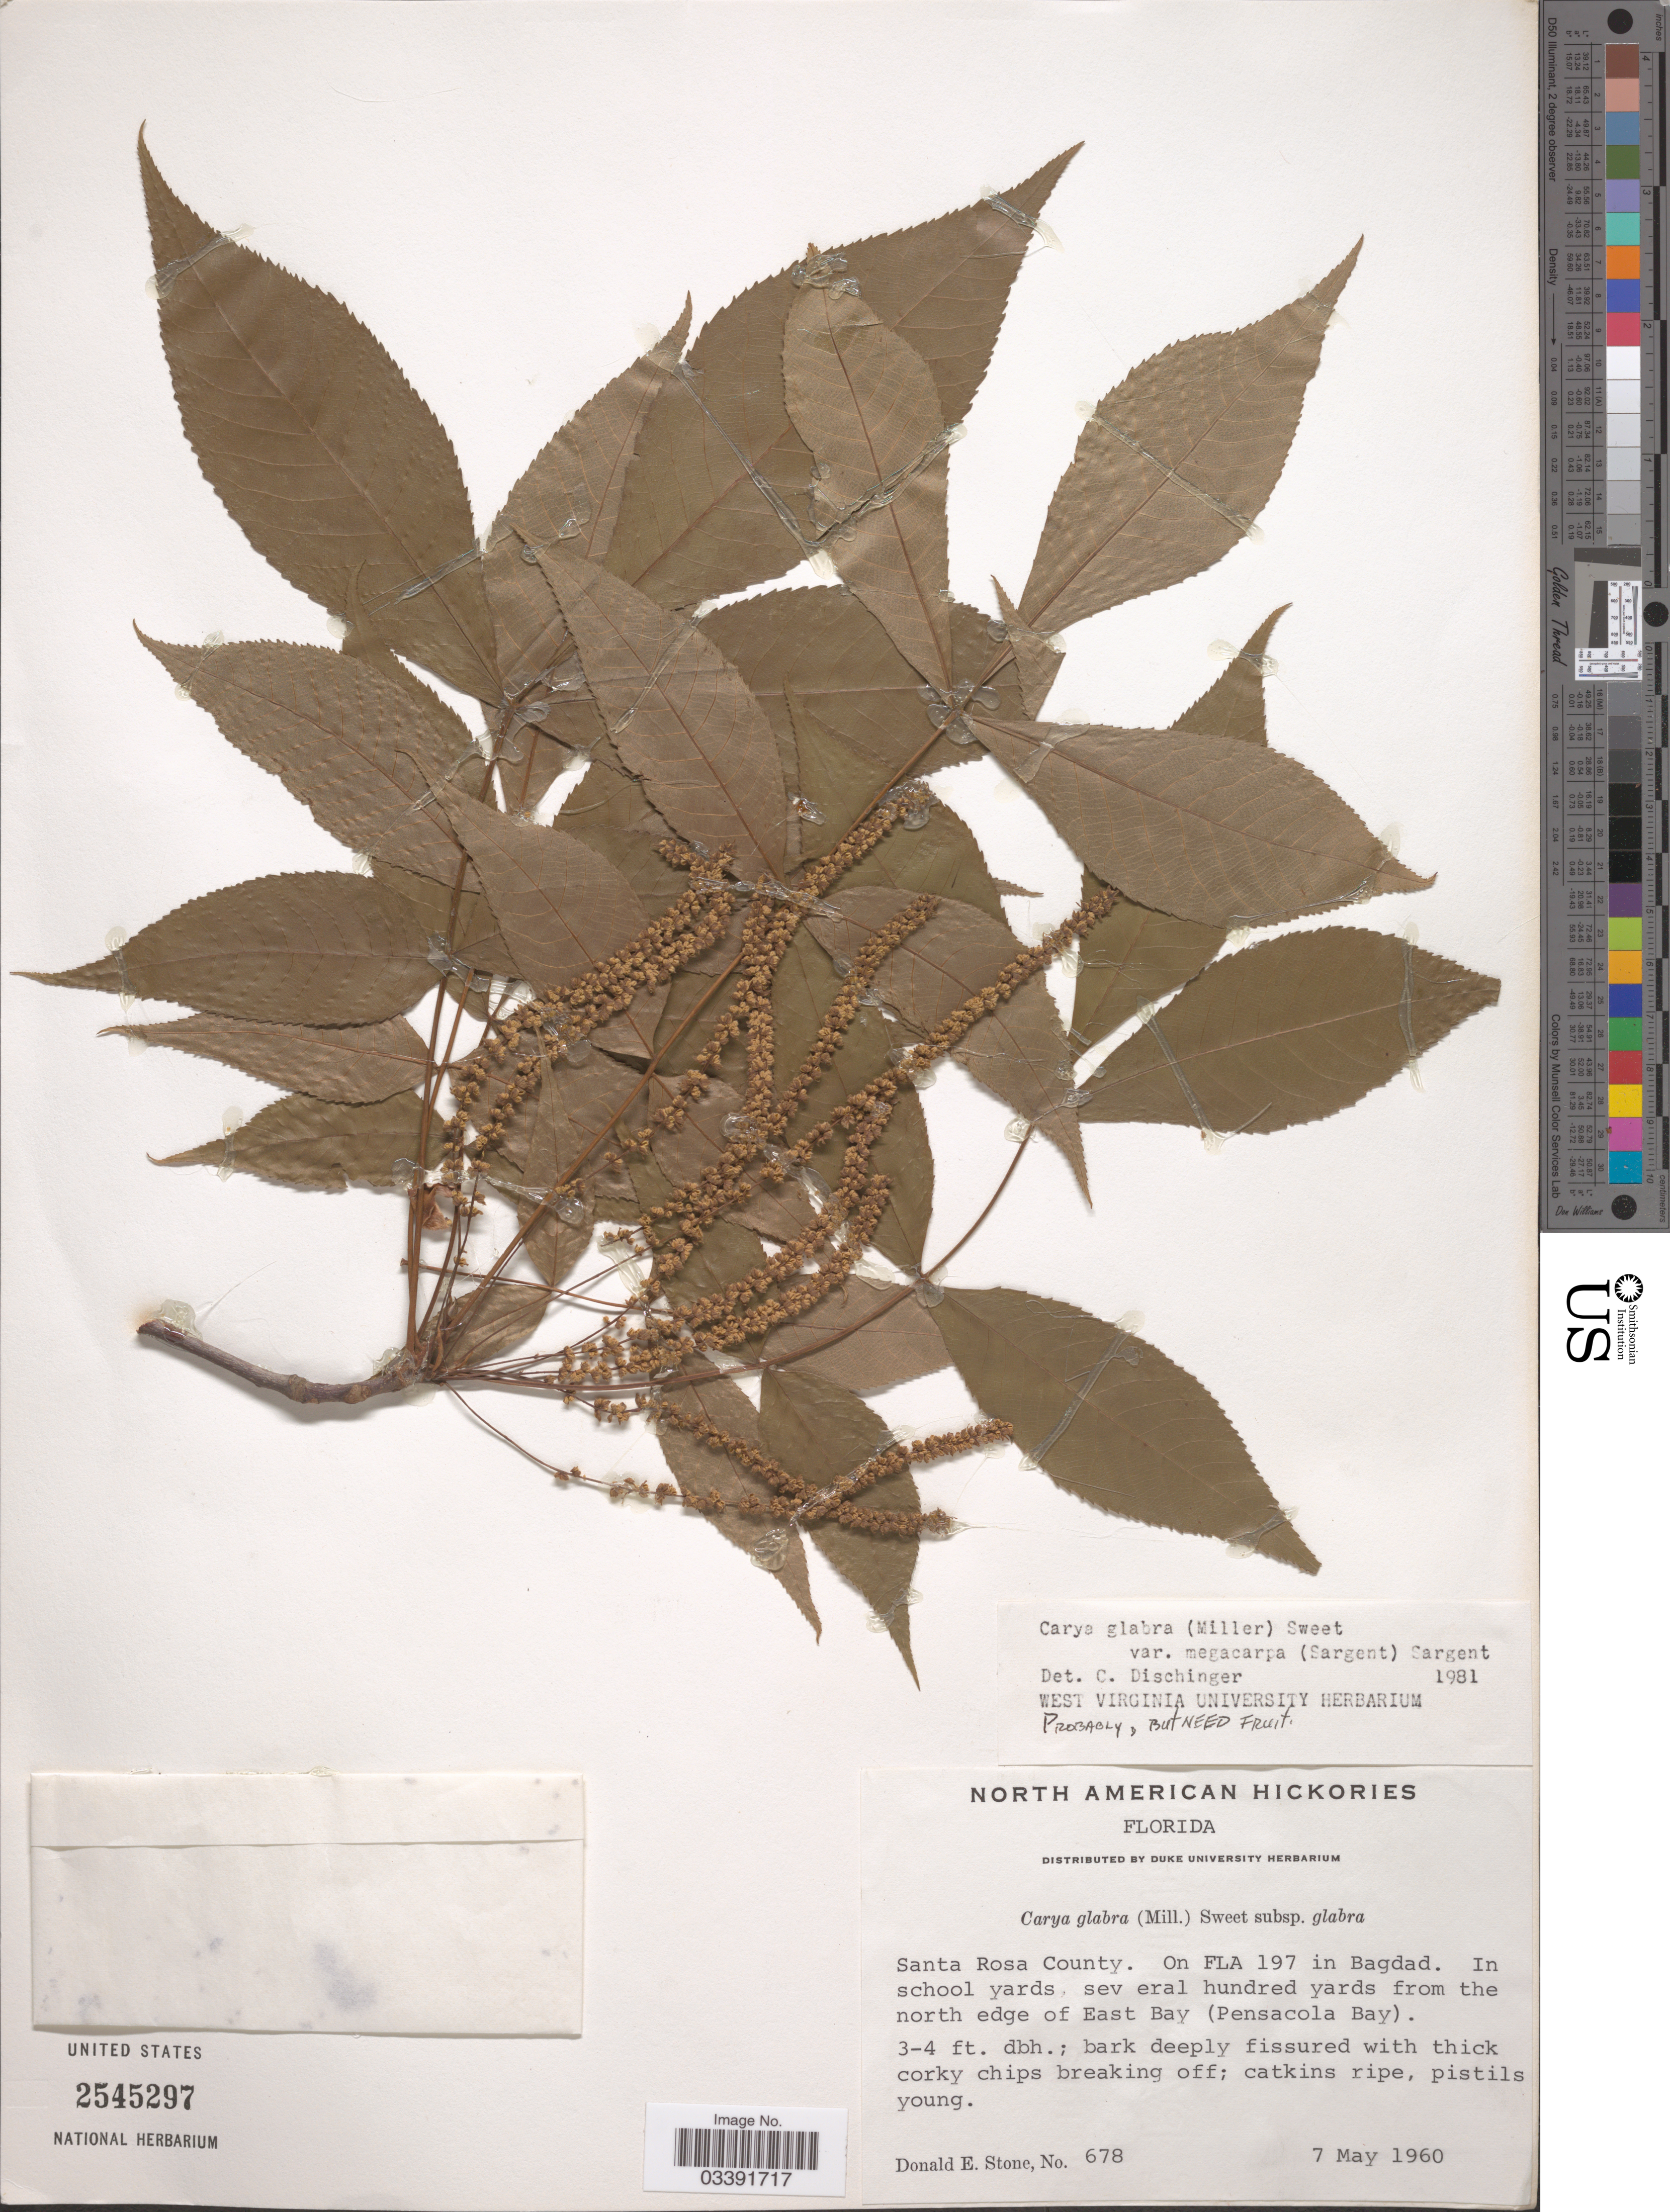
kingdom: Plantae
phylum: Tracheophyta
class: Magnoliopsida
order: Fagales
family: Juglandaceae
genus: Carya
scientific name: Carya glabra var. megacarpa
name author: (Sarg.) Sarg.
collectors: D. Stone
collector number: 678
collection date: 1960-05-07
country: United States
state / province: Florida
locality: Santa Rosa County. On FLA 197 in Bagdad. In school yards several hundred yards from the north edge of East Bay (Pensacola Bay).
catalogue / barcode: US 2545297